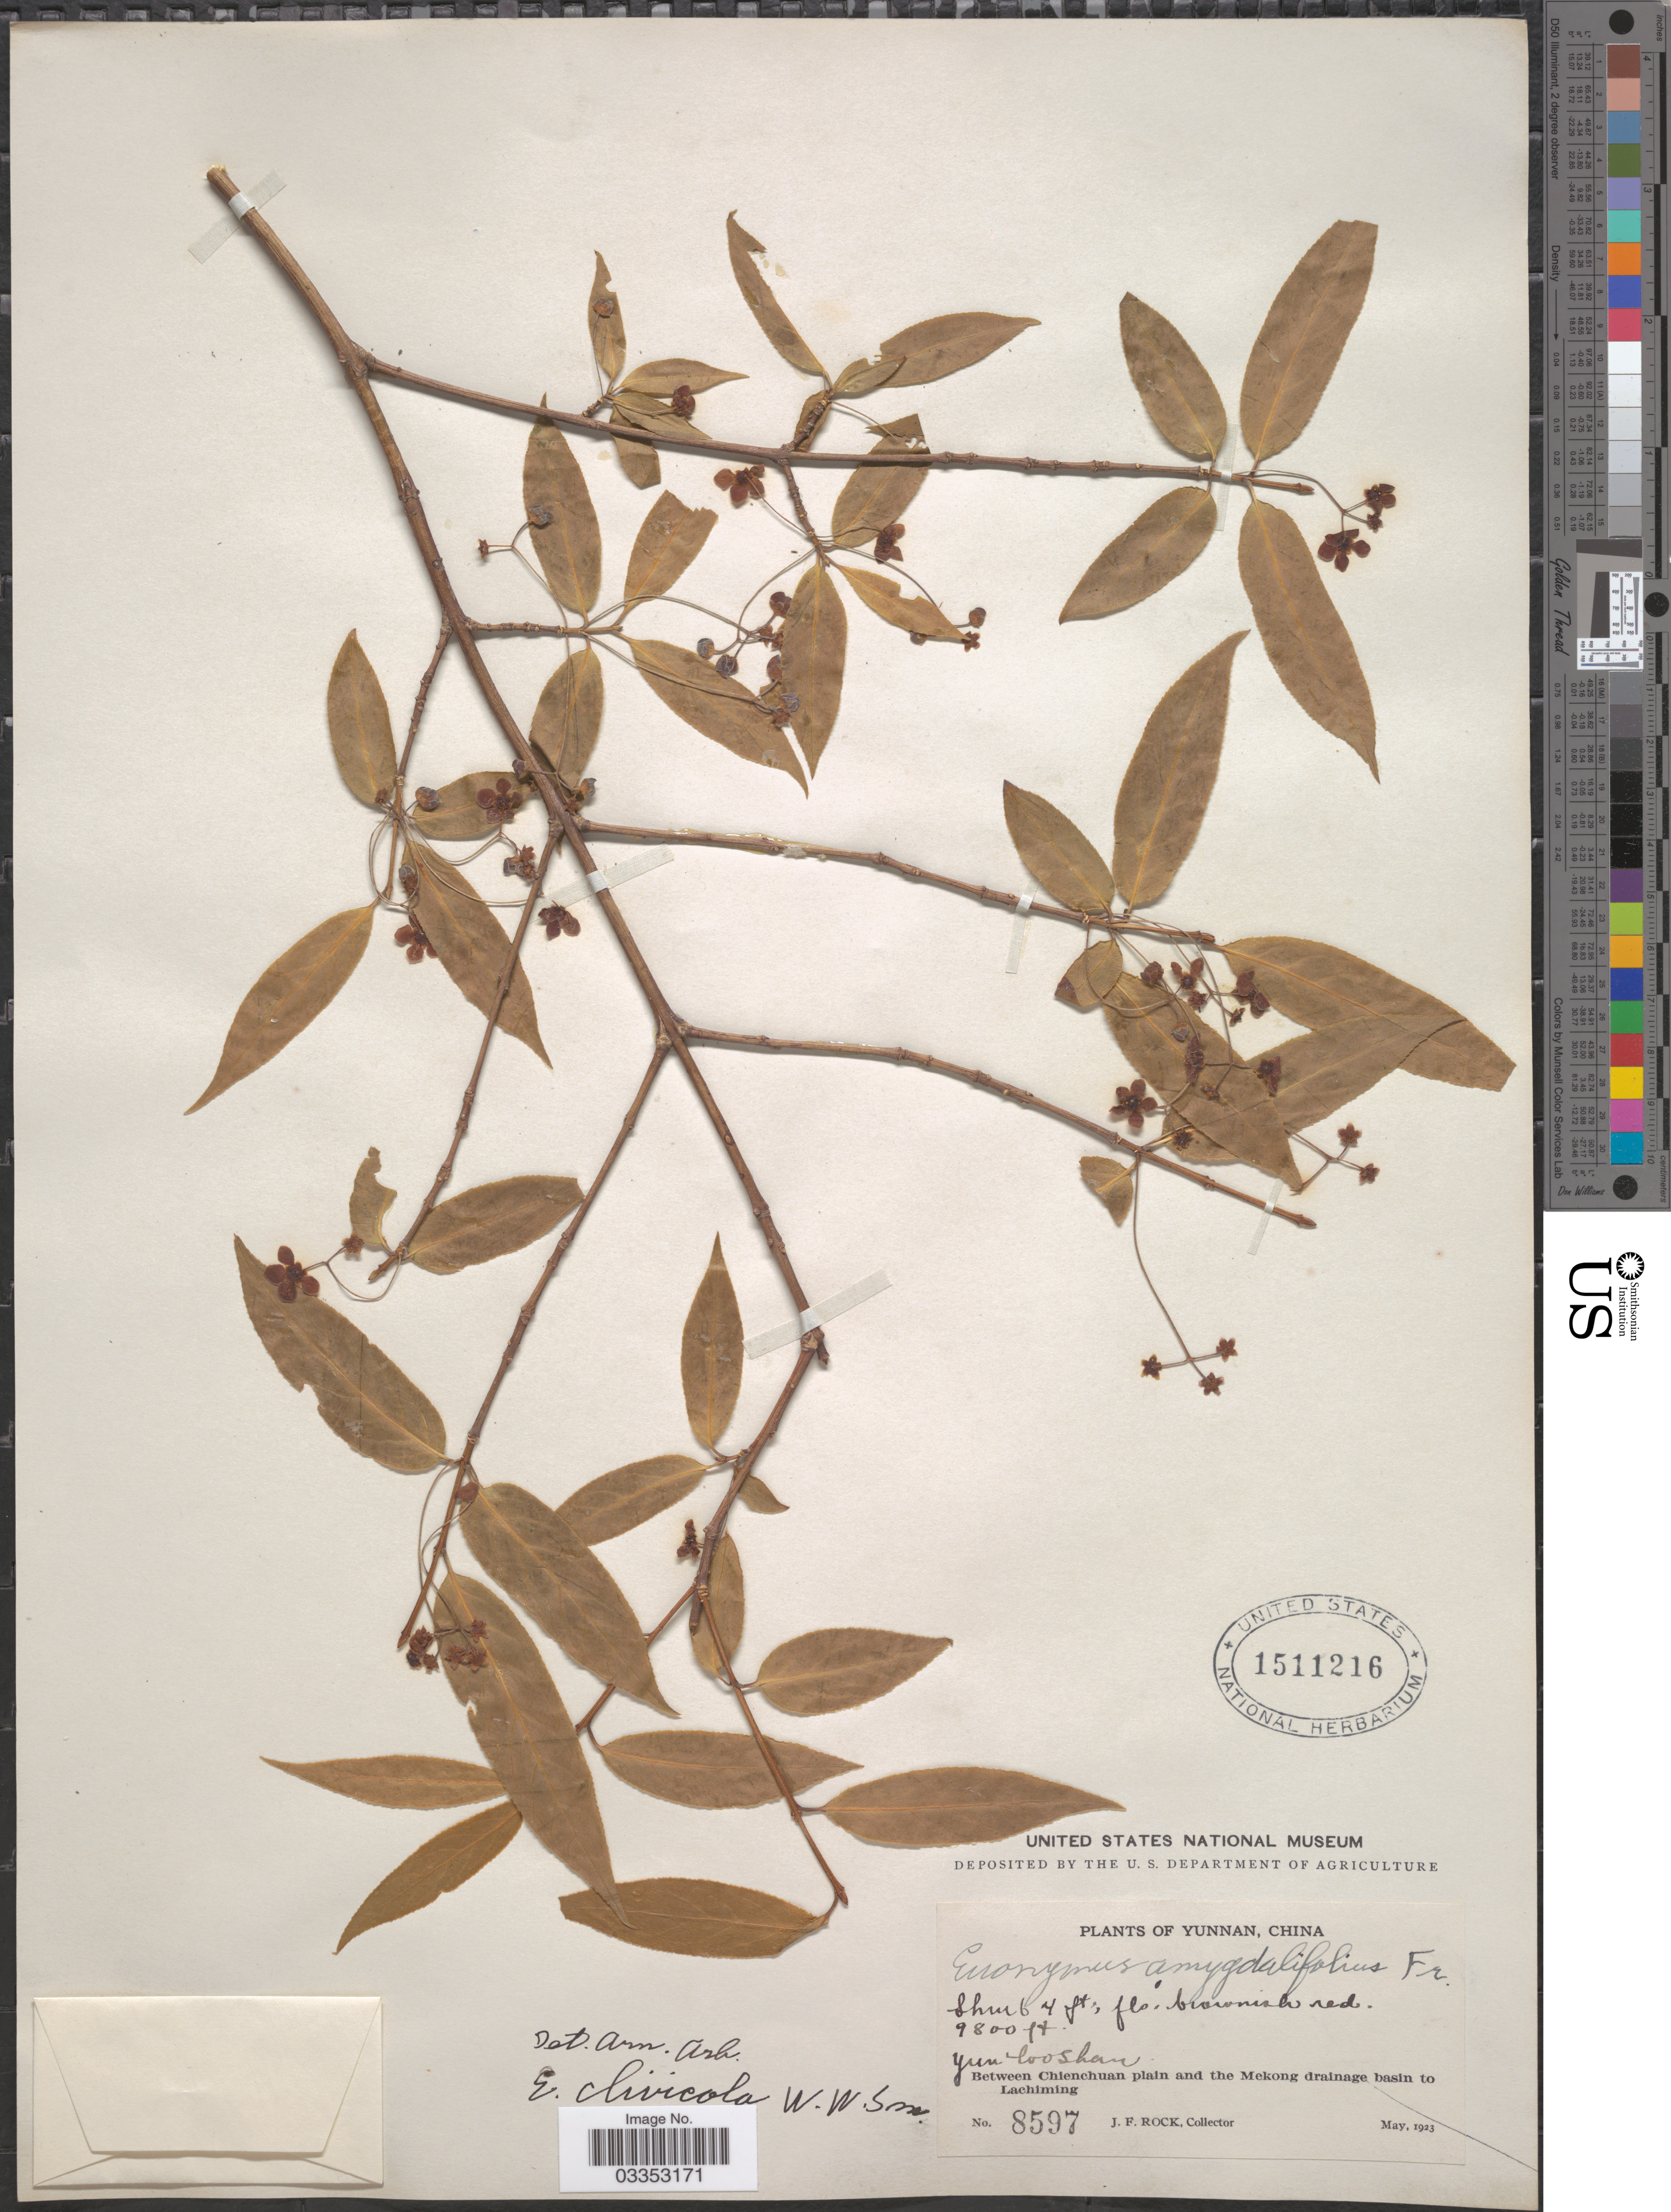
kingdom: Plantae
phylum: Tracheophyta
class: Magnoliopsida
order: Celastrales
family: Celastraceae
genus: Euonymus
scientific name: Euonymus clivicola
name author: W.W. Sm.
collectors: J. Rock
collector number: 8597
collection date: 1923-05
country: China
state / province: Yunnan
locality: Yun looshan. Between Chienchuan plain and the Mekong drainage basin to Lachiming.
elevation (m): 2987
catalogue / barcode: US 1511216